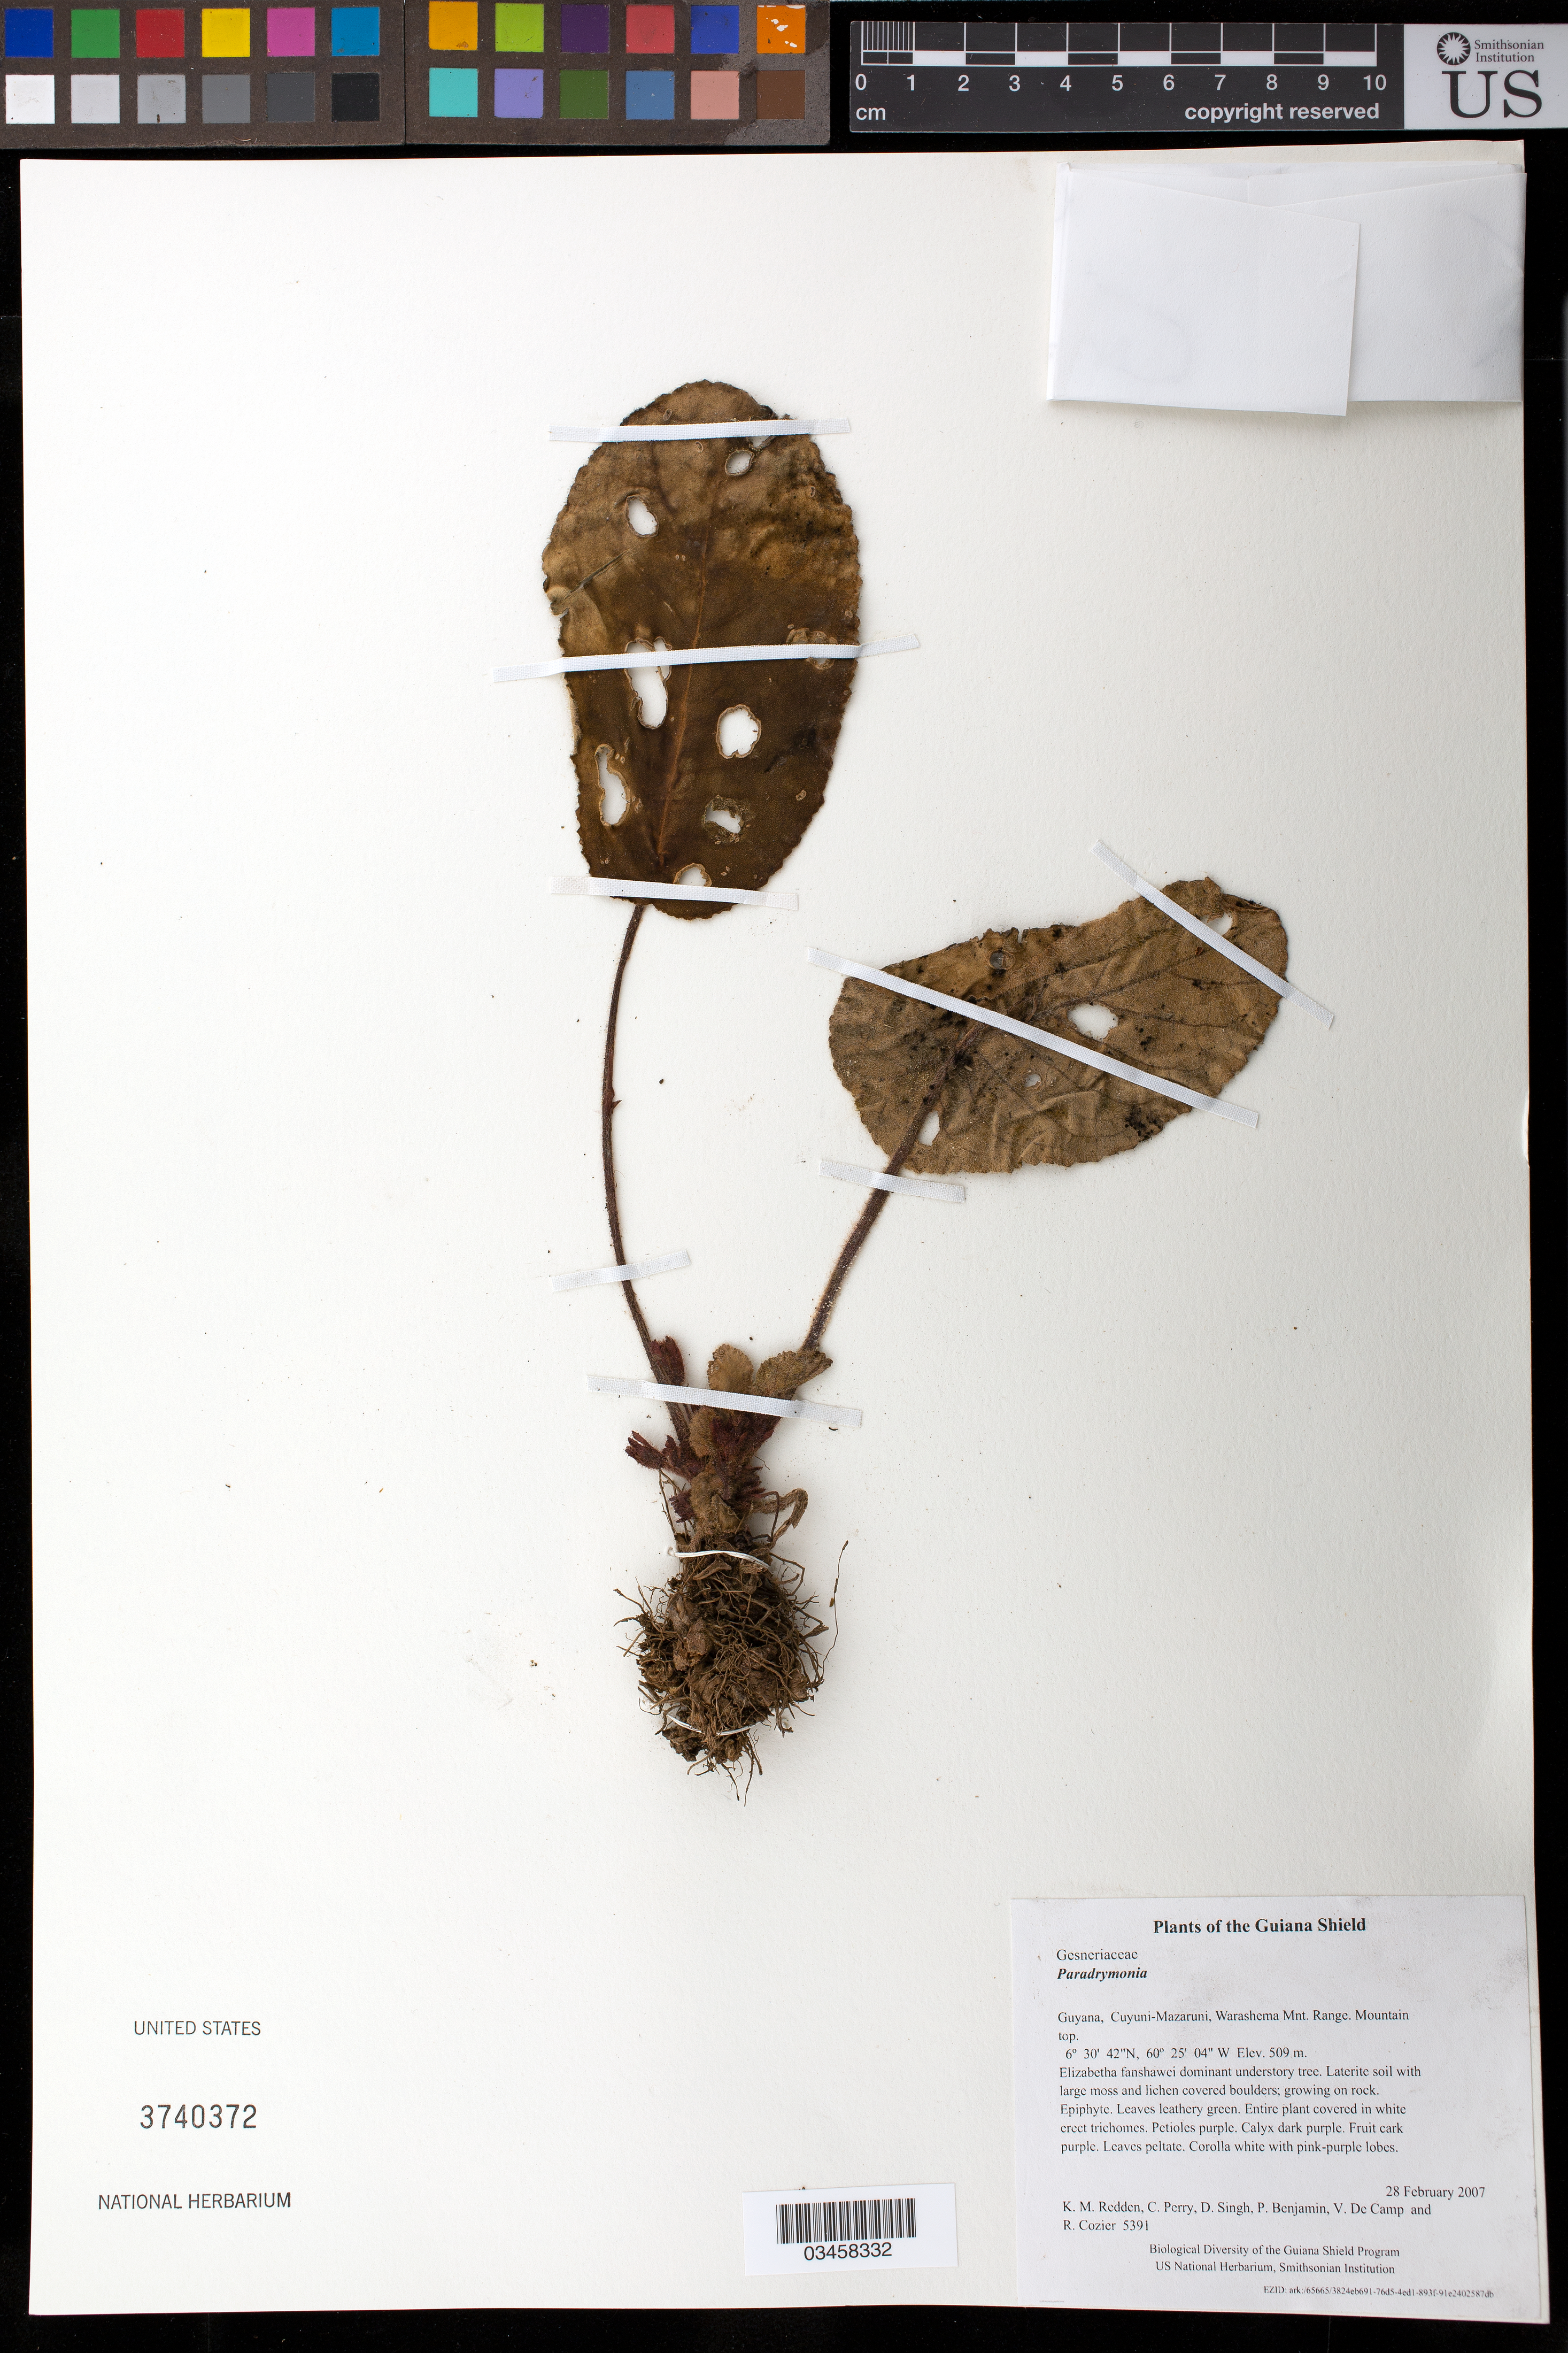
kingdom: Plantae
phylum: Tracheophyta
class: Magnoliopsida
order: Lamiales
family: Gesneriaceae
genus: Paradrymonia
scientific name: Paradrymonia sp.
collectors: K. M. Redden, C. Perry, D. Singh, P. Benjamin, V. De Camp & R. Cozier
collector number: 5391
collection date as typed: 28 February 2007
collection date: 2007-02-28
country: Guyana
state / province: Cuyuni-Mazaruni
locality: Warashema Mnt. Range. Mountain top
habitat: Elizabetha fanshawei dominant understory tree. Laterite soil with large moss and lichen covered boulders; growing on rock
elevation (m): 509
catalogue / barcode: US 3740372